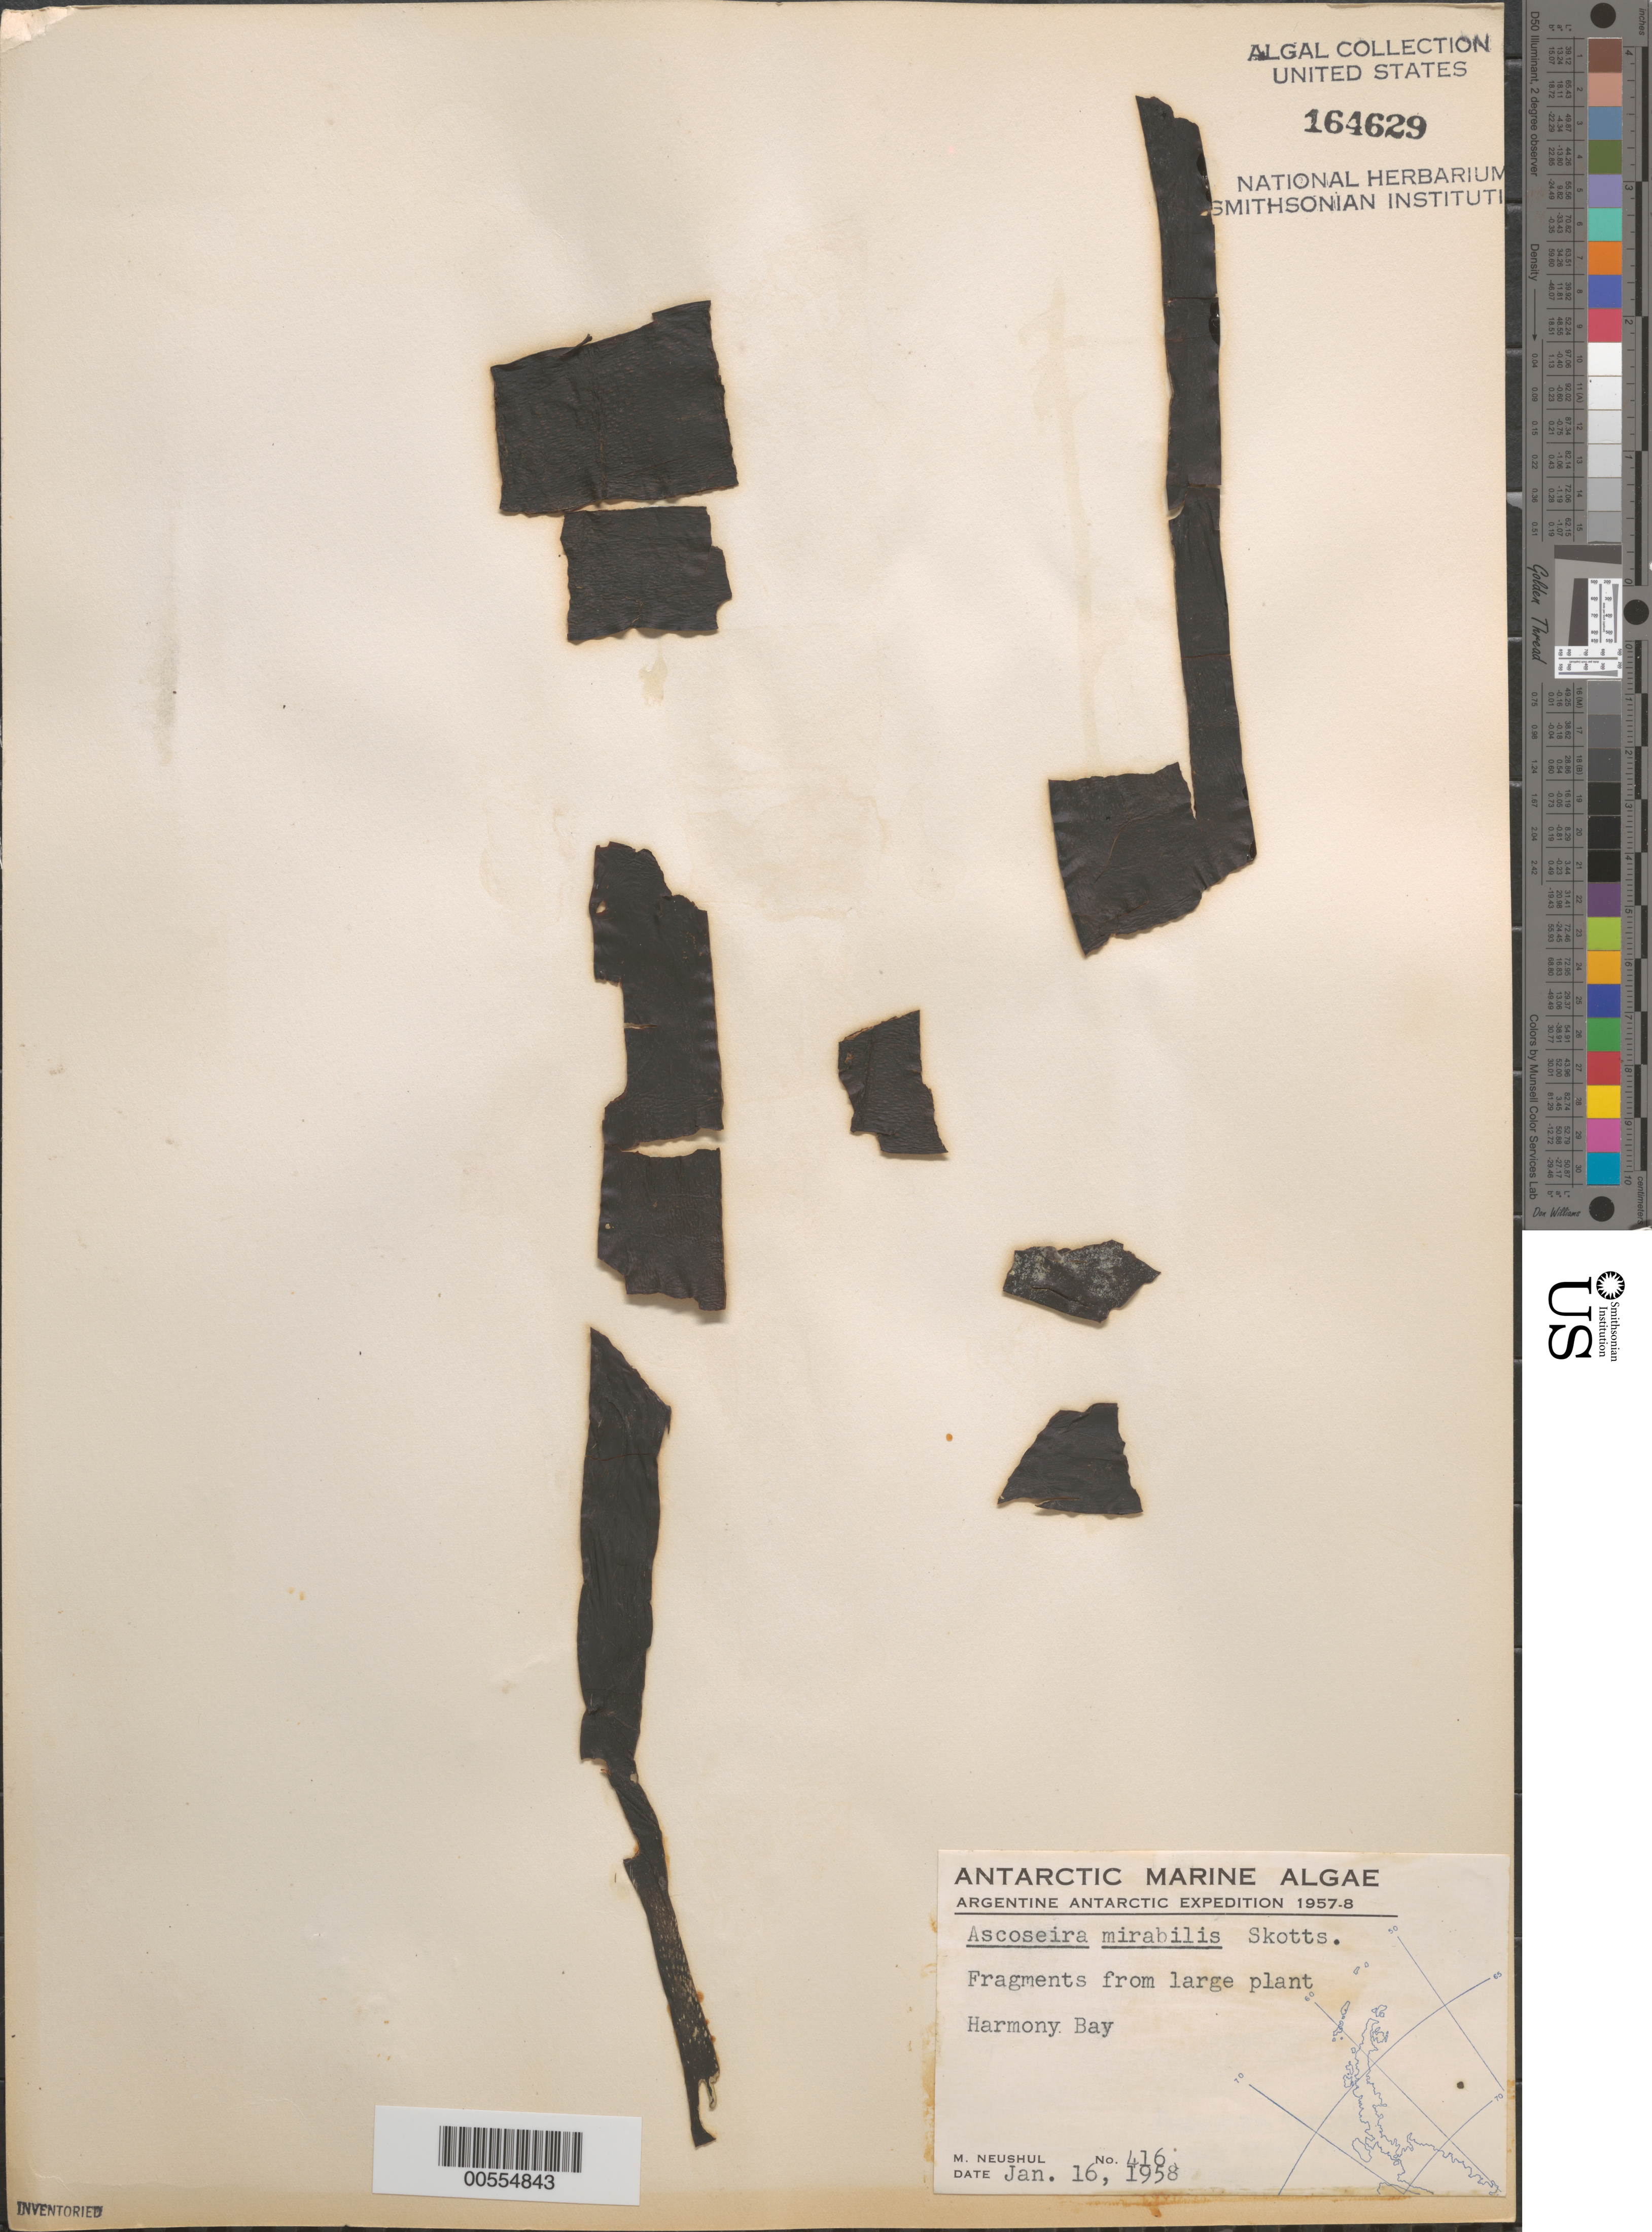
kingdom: Chromista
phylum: Ochrophyta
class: Phaeophyceae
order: Ascoseirales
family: Ascoseiraceae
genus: Ascoseira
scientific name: Ascoseira mirabilis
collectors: M. Neushul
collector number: Neushul 416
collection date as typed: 16 Jan 1958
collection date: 1958-01-16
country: Antarctica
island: Nelson Island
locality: Harmony Bay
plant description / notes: Argentine Antarctic Expedition, 1957-1958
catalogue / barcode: US 164629